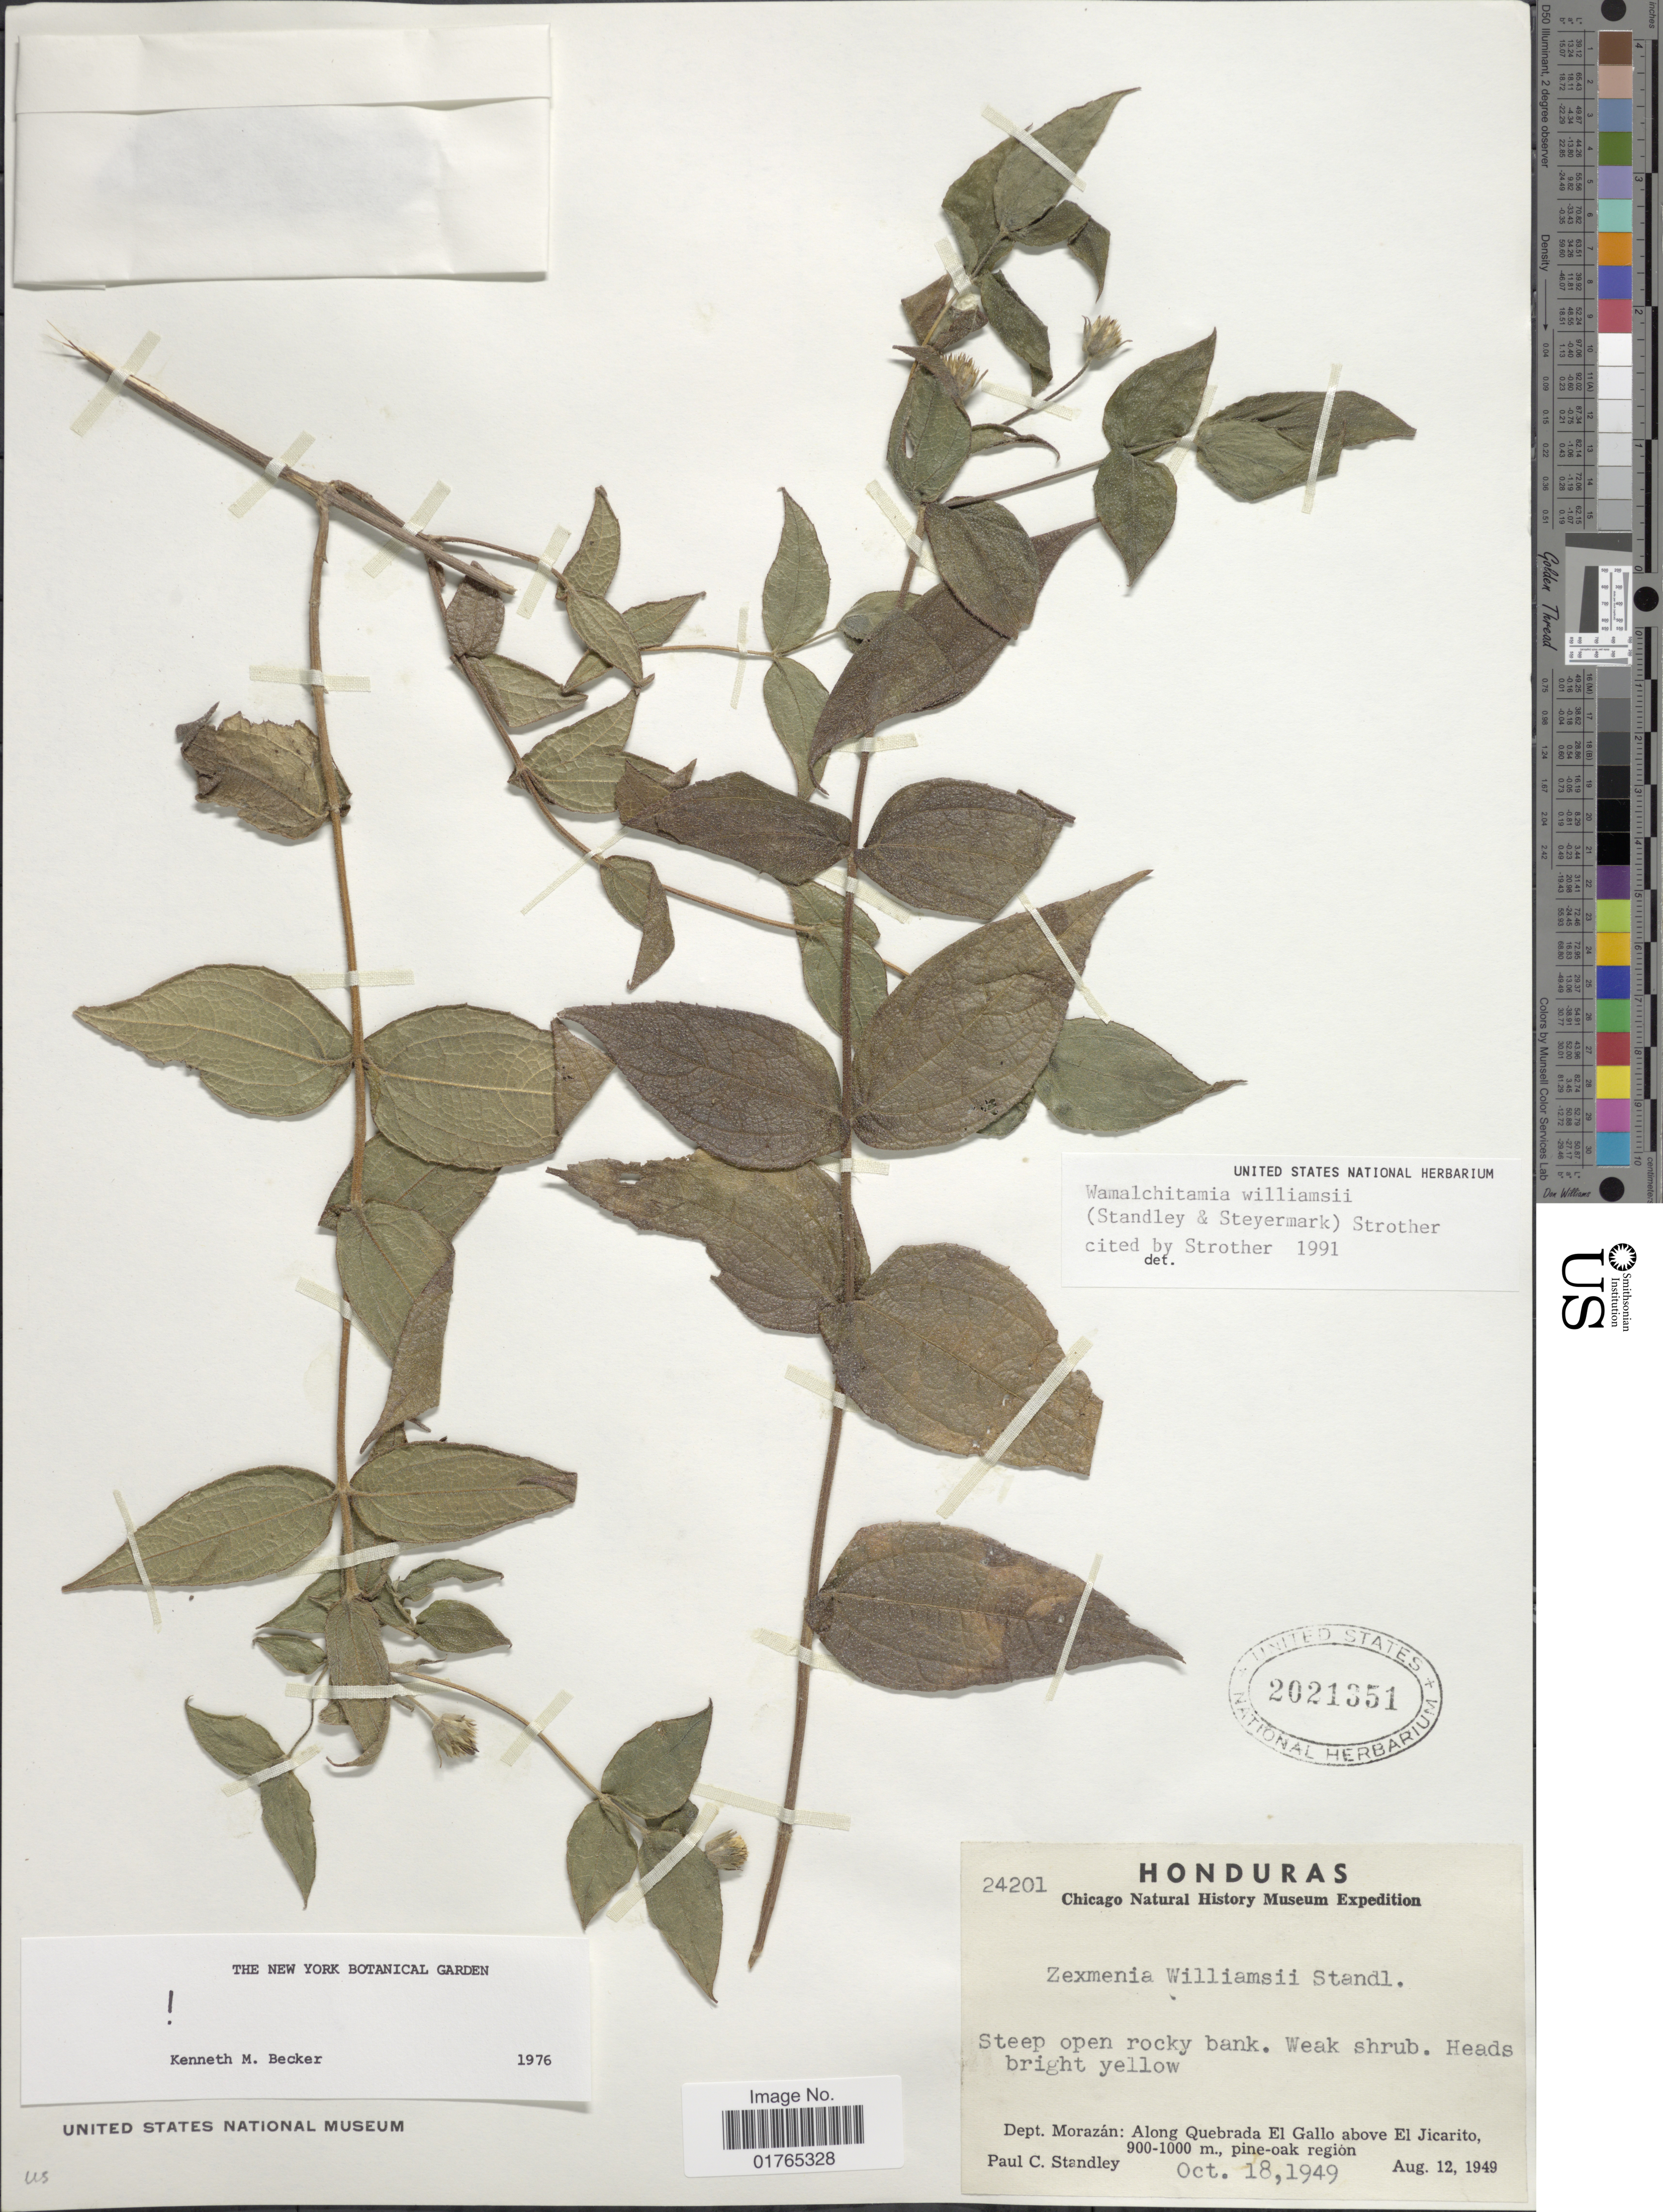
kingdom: Plantae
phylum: Tracheophyta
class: Magnoliopsida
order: Asterales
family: Asteraceae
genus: Wamalchitamia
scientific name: Wamalchitamia williamsii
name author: (Standl. & Steyerm.) Strother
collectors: P. C. Standley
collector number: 24201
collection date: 1949-10-18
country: Honduras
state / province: Fco. Morazán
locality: Steep open rocky bank, Dept. Morazán: along Quebrada El Gallo above El Jicarito, pine-oak region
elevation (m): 900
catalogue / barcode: US 2021351